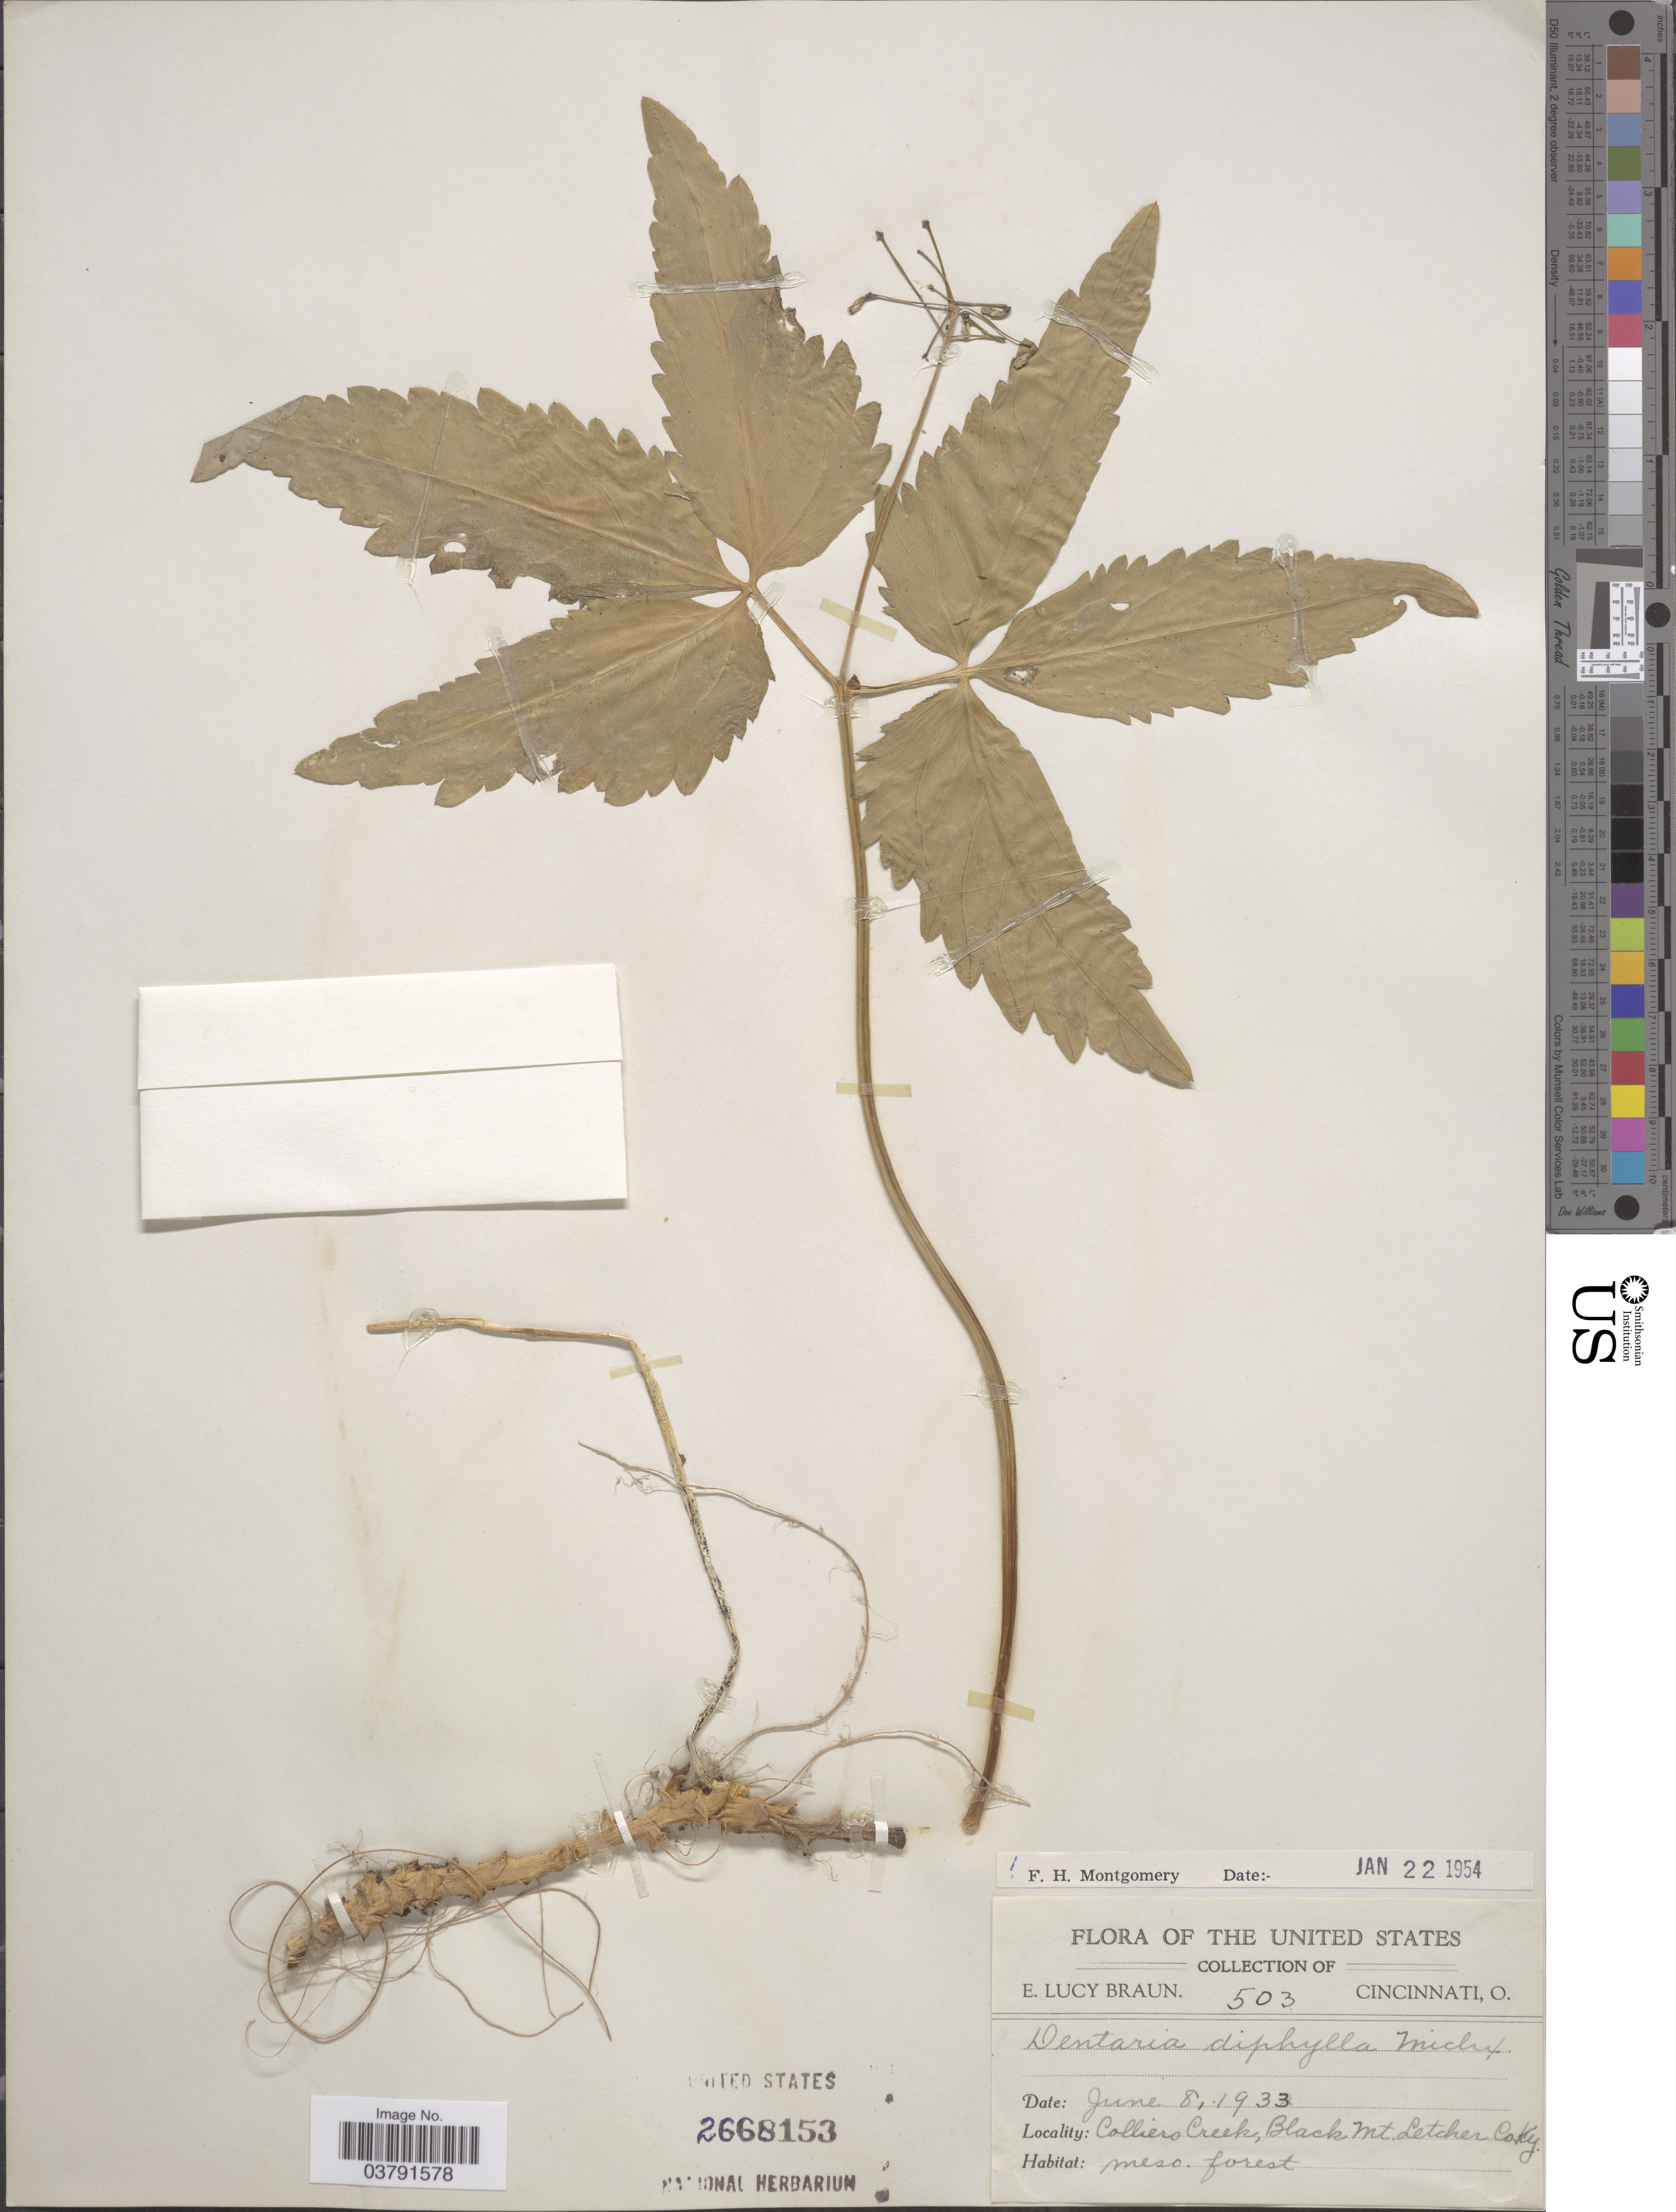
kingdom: Plantae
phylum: Tracheophyta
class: Magnoliopsida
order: Brassicales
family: Brassicaceae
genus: Dentaria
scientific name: Dentaria diphylla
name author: Michx.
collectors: E. L. Braun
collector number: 503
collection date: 1933-06-08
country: United States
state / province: Kentucky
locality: Colliers Creek, Black Mt. Letcher Co.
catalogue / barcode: US 2668153